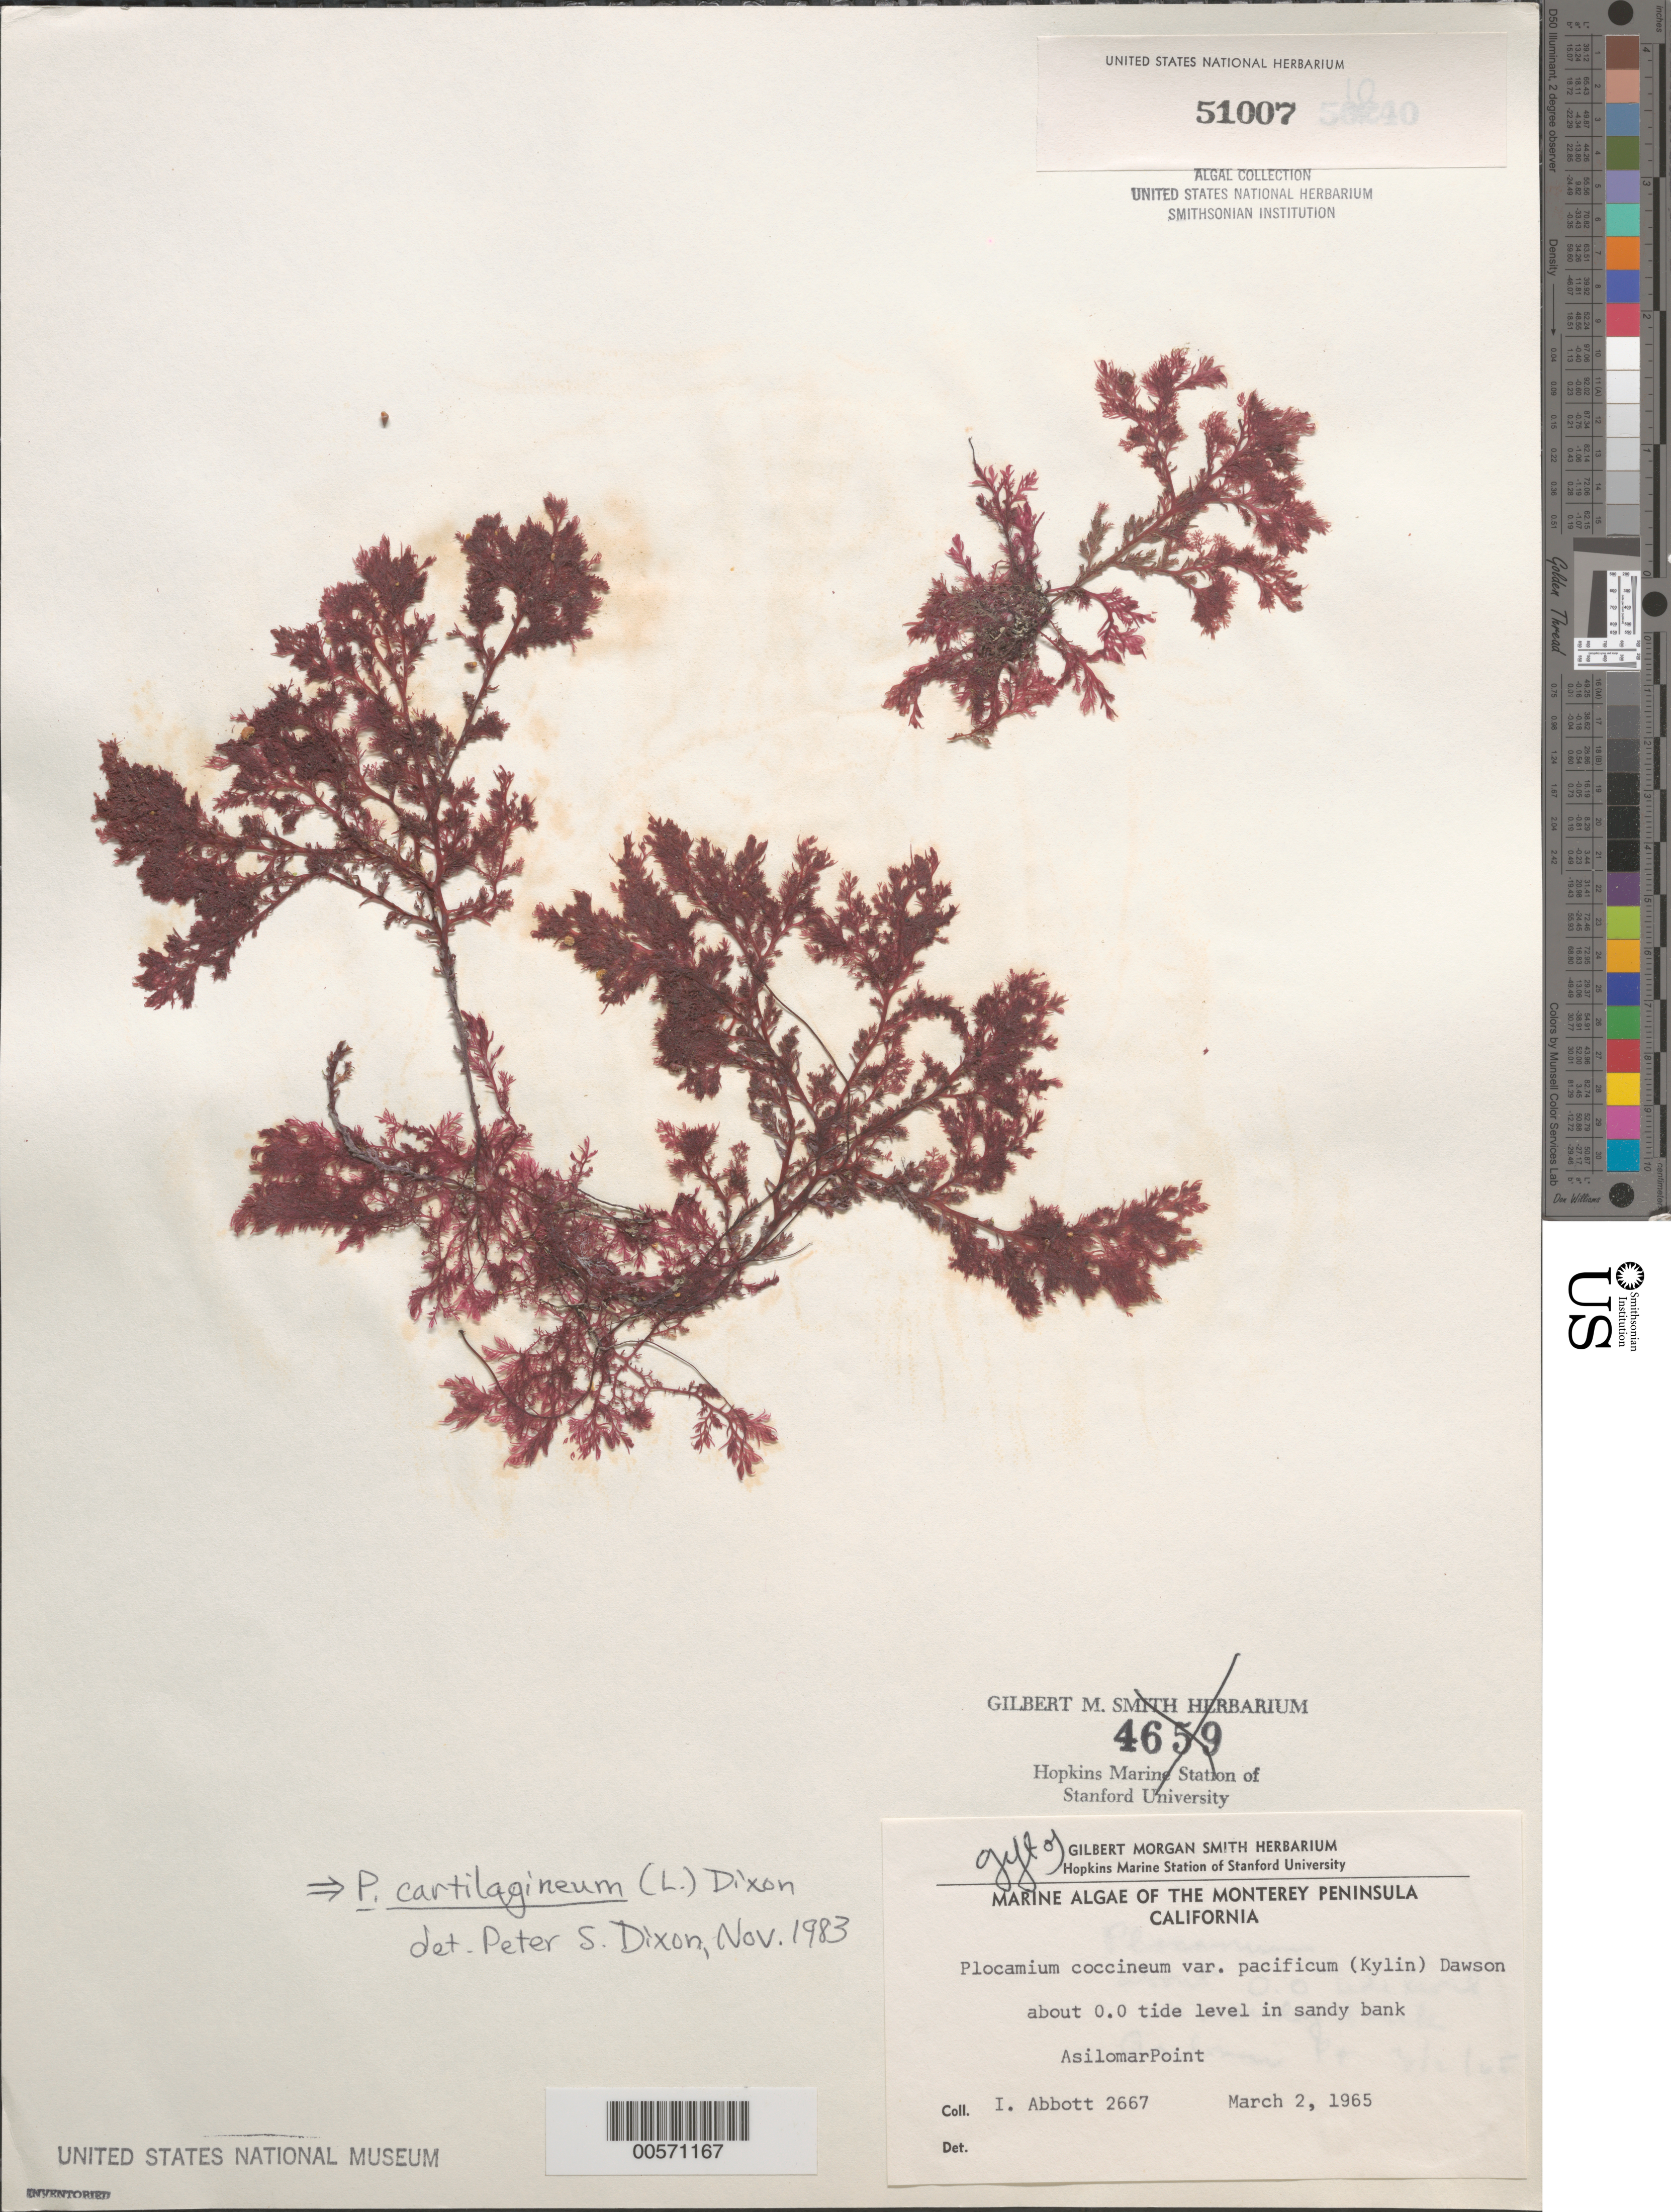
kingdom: Plantae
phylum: Rhodophyta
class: Florideophyceae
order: Plocamiales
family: Plocamiaceae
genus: Plocamium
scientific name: Plocamium cartilagineum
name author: (L.) P.S. Dixon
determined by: Dixon, P. S.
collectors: I. A. Abbott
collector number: IAA 2667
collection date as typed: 02 Mar 1965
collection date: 1965-03-02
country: United States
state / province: California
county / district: Monterey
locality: Asilomar Point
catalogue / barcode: US 51007